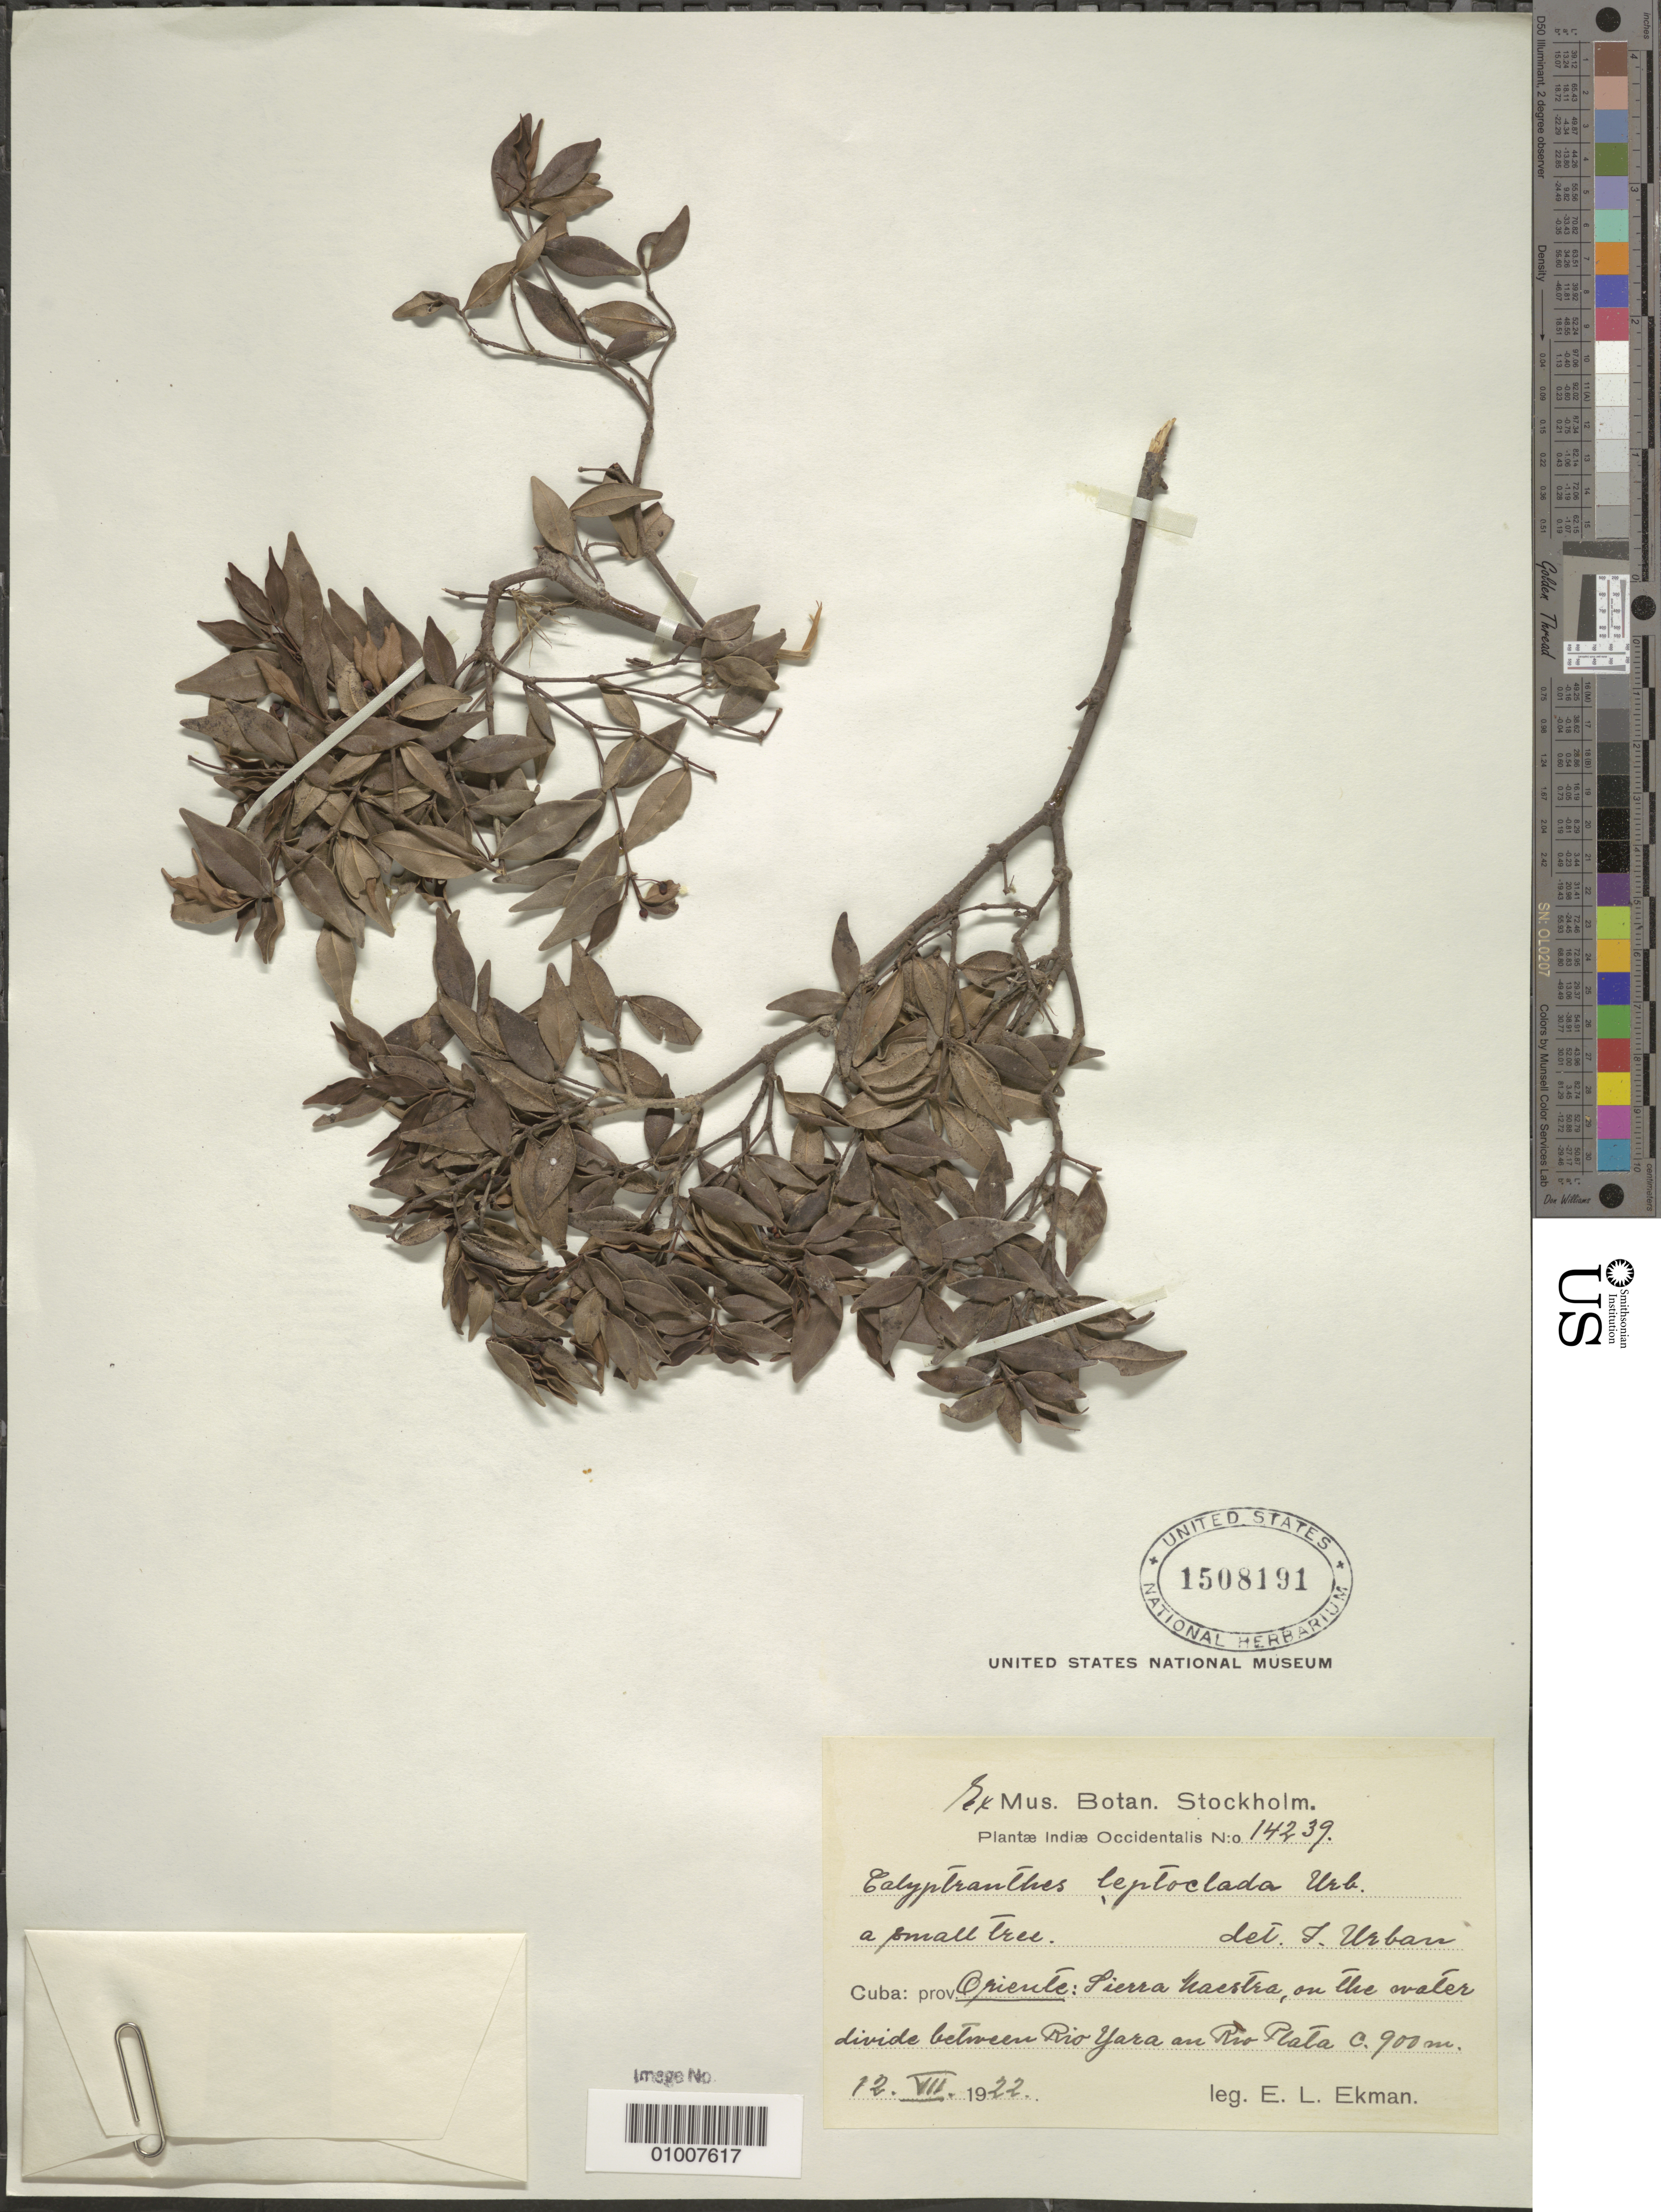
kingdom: Plantae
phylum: Tracheophyta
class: Magnoliopsida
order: Myrtales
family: Myrtaceae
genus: Myrcia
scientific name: Myrcia tenuiclada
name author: Z. Acosta & K. Samra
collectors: E. L. Ekman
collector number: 14239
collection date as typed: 12 Jul 1922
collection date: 1922-07-12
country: Cuba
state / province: Oriente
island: Cuba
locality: Sierra Maestra, on the water divide between Rio Yara and Rio Plata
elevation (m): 900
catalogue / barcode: US 1508191